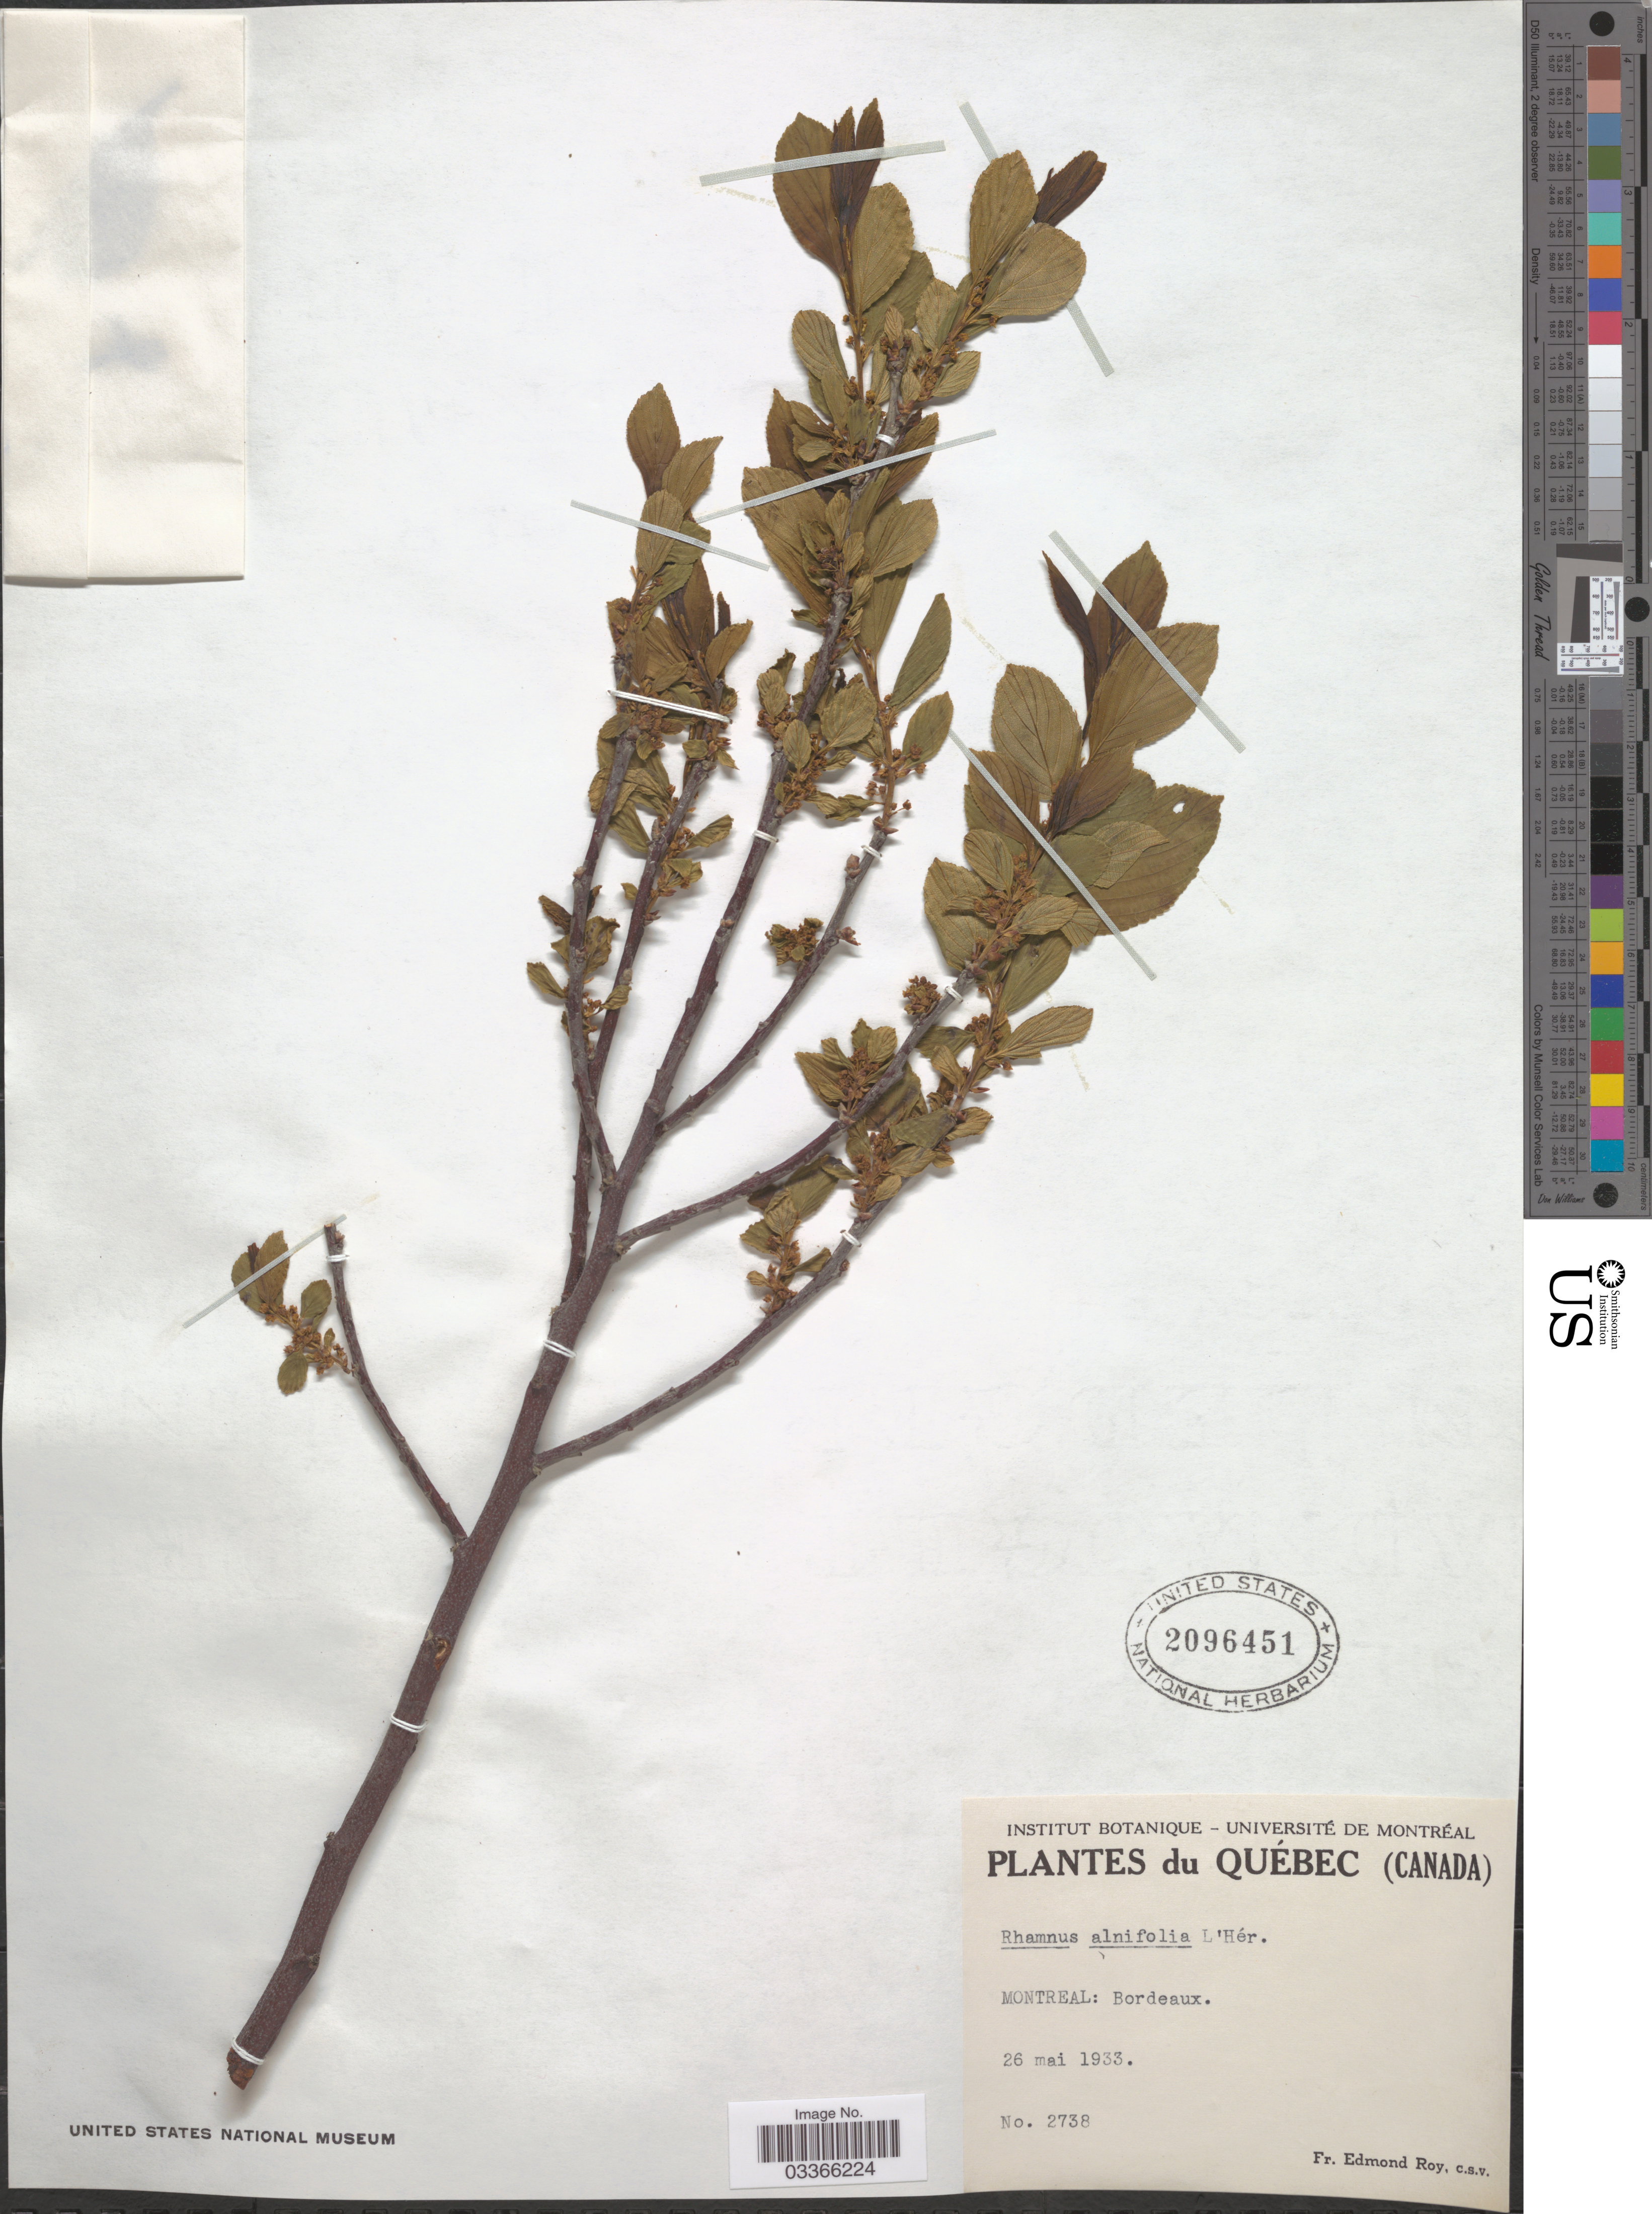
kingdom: Plantae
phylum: Tracheophyta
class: Magnoliopsida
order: Rosales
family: Rhamnaceae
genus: Rhamnus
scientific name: Rhamnus alnifolia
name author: L'Hér.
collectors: E. Roy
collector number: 2738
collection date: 1933-05-26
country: Canada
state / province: Quebec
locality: Montreal: Bordeaux.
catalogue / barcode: US 2096451